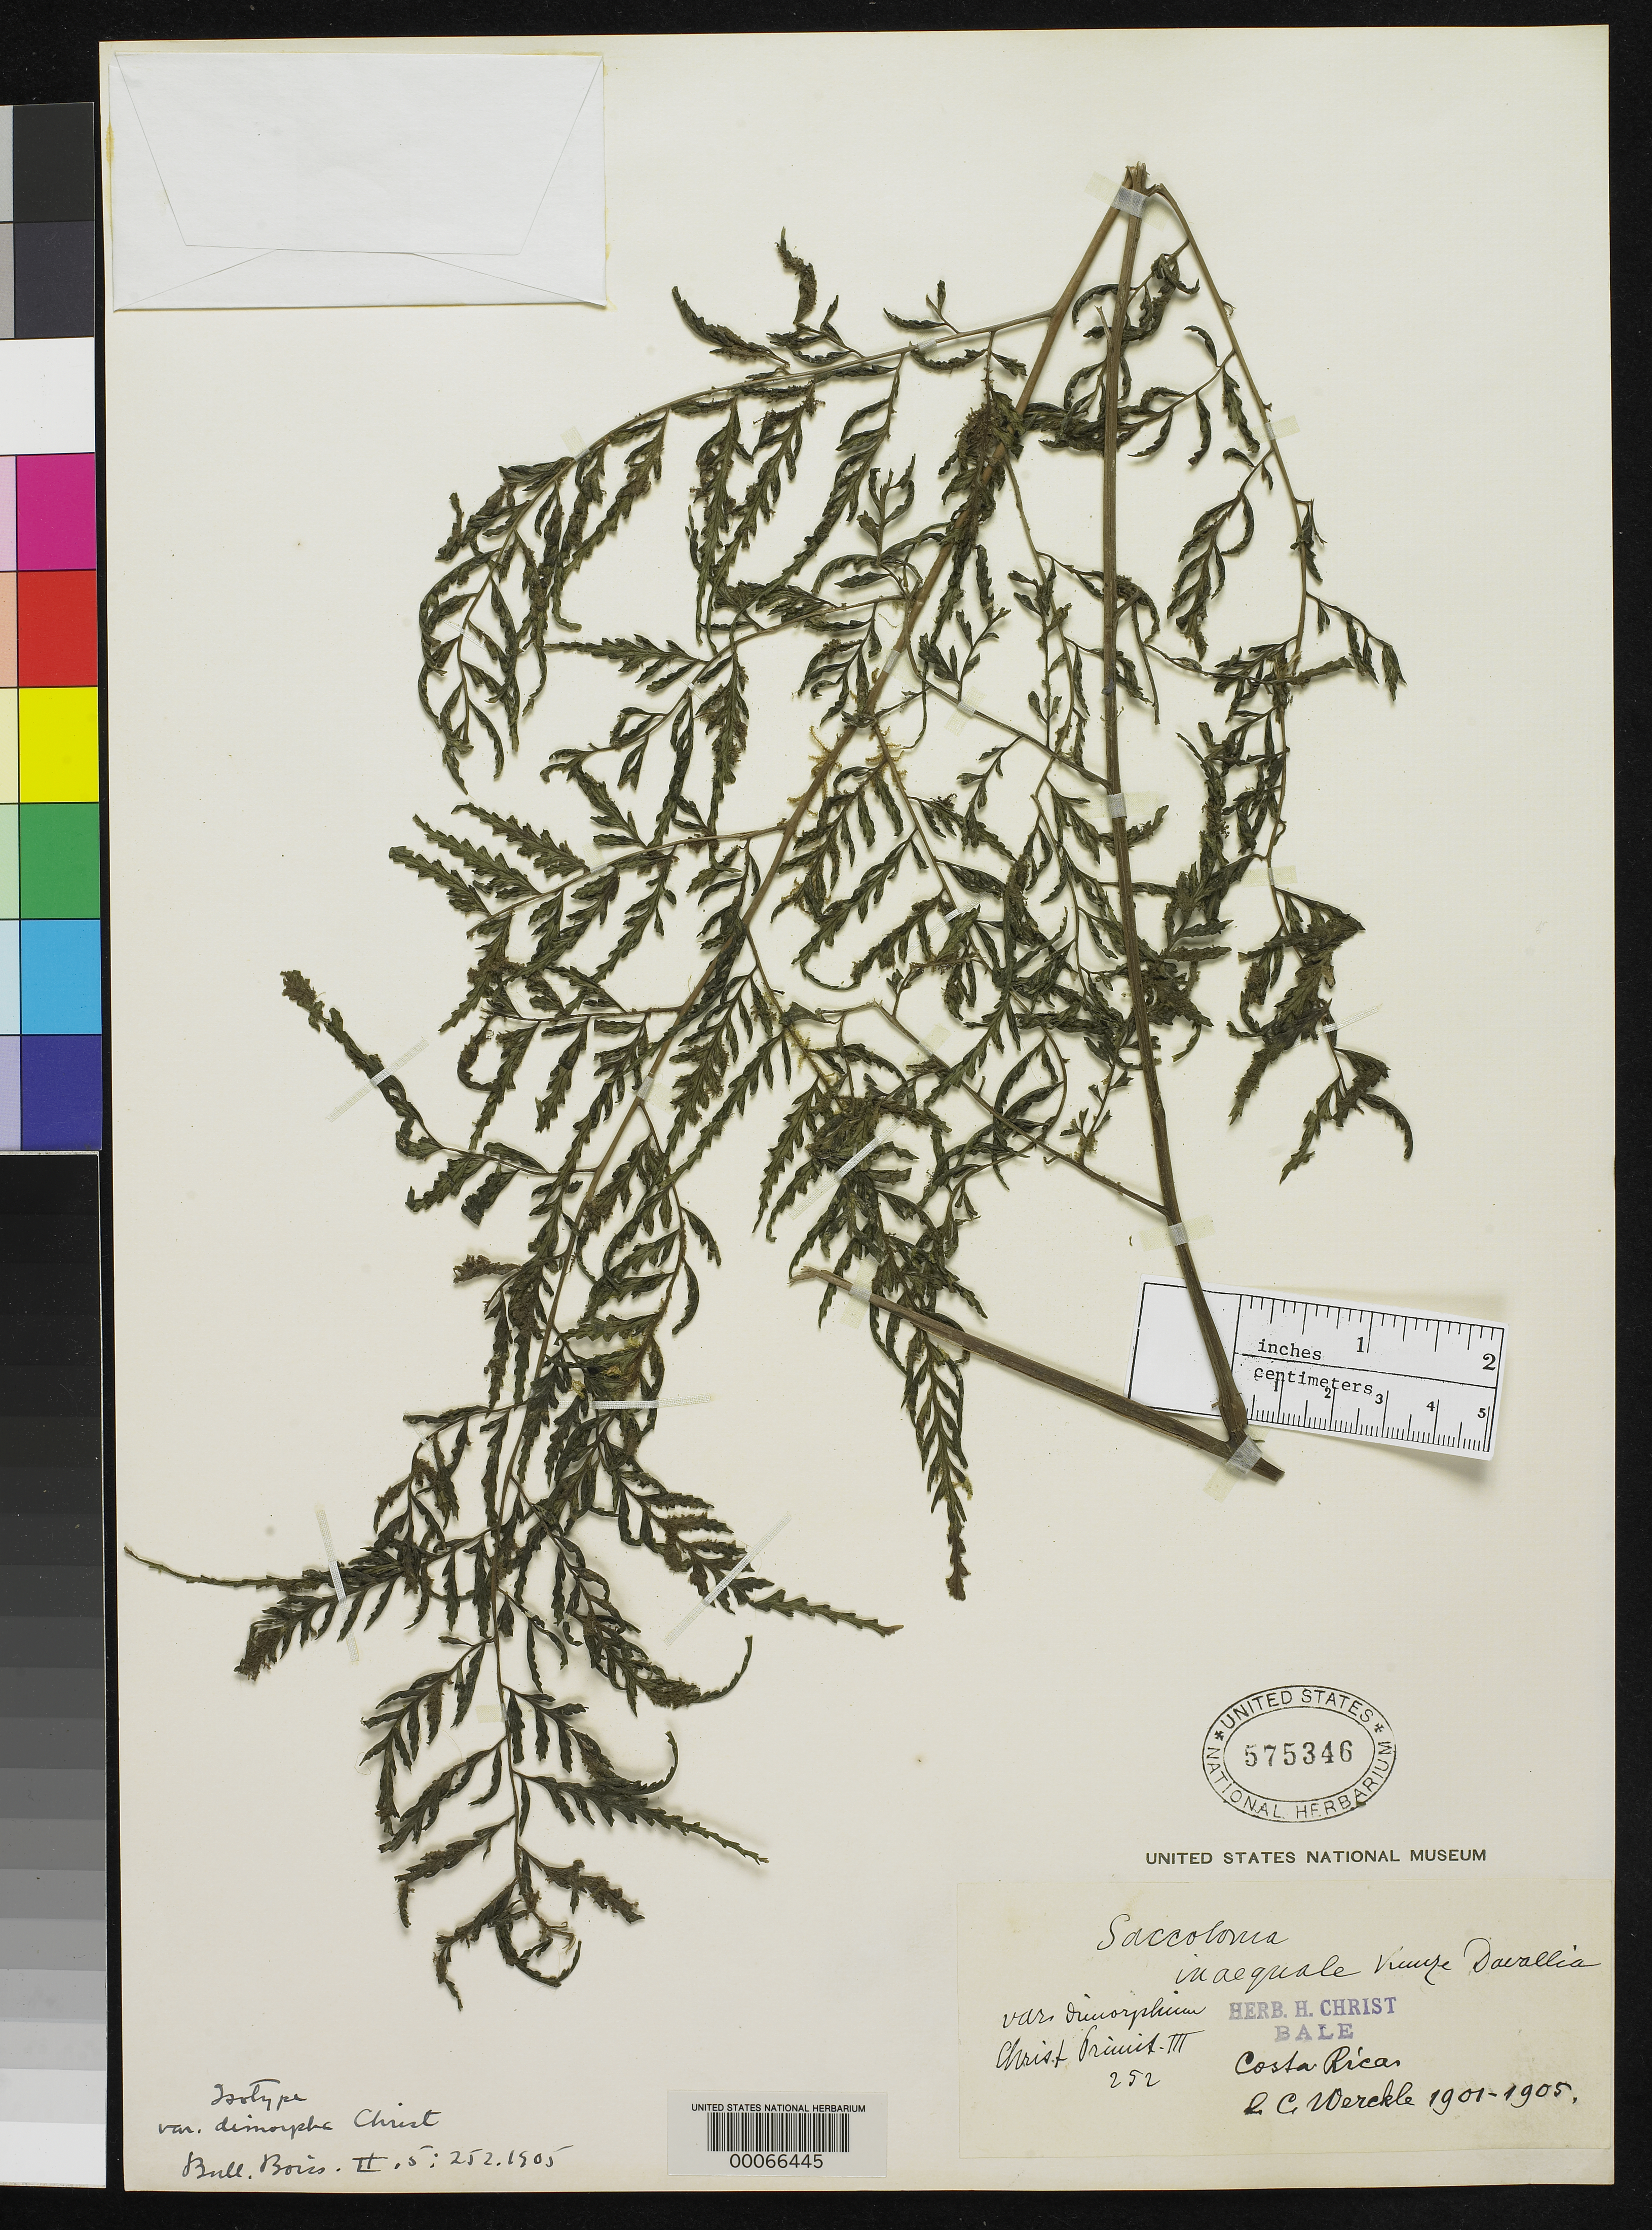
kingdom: Plantae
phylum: Tracheophyta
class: Polypodiopsida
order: Polypodiales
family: Saccolomataceae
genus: Saccoloma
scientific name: Saccoloma inaequale var. dimorphum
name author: Christ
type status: Type Collection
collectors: C. C Wercklé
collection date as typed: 1901 to -- --- 1905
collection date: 1901/1905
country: Costa Rica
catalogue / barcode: US 575346